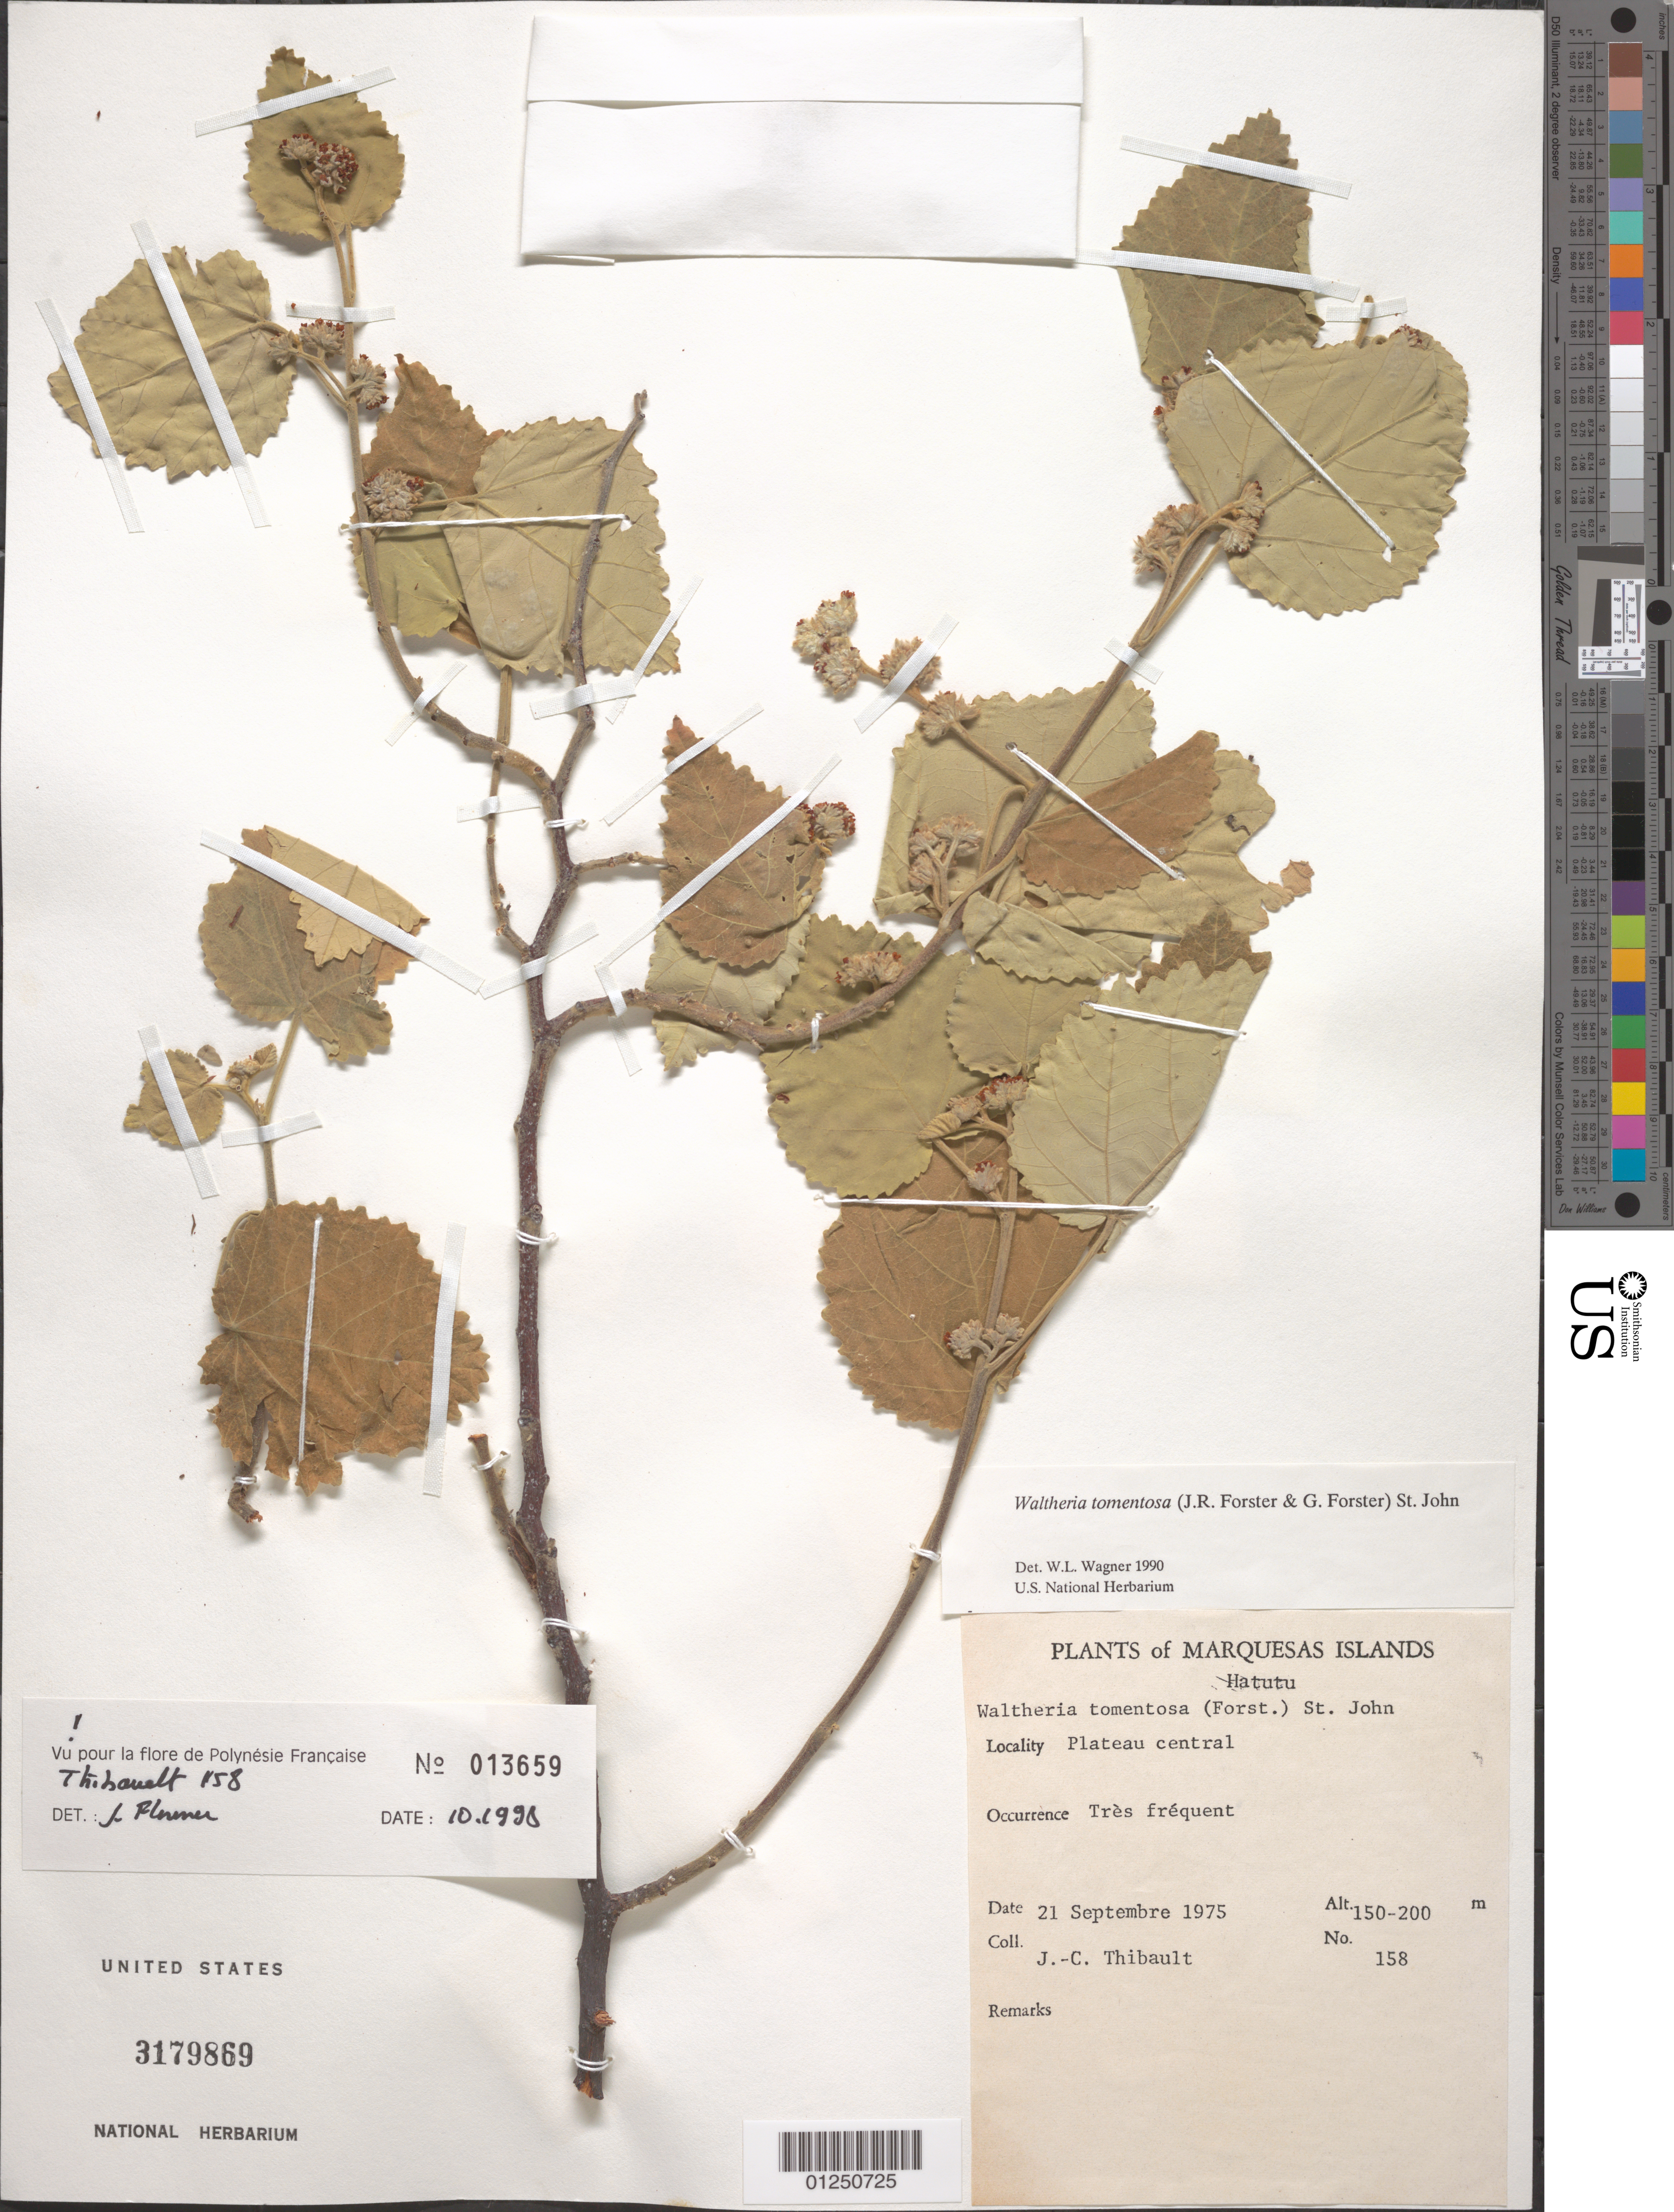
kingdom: Plantae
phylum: Tracheophyta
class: Magnoliopsida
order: Malvales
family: Malvaceae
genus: Waltheria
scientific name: Waltheria tomentosa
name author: (J.R. Forst. & G. Forst.) H. St. John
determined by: Wagner, W. L., (BOT), Smithsonian Institution - National Museum of Natural History (UNITED STATES)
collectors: J. Thibault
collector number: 158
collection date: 1975-09-21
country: French Polynesia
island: Hatutaa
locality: Plateau centrale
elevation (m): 150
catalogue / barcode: US 3179869